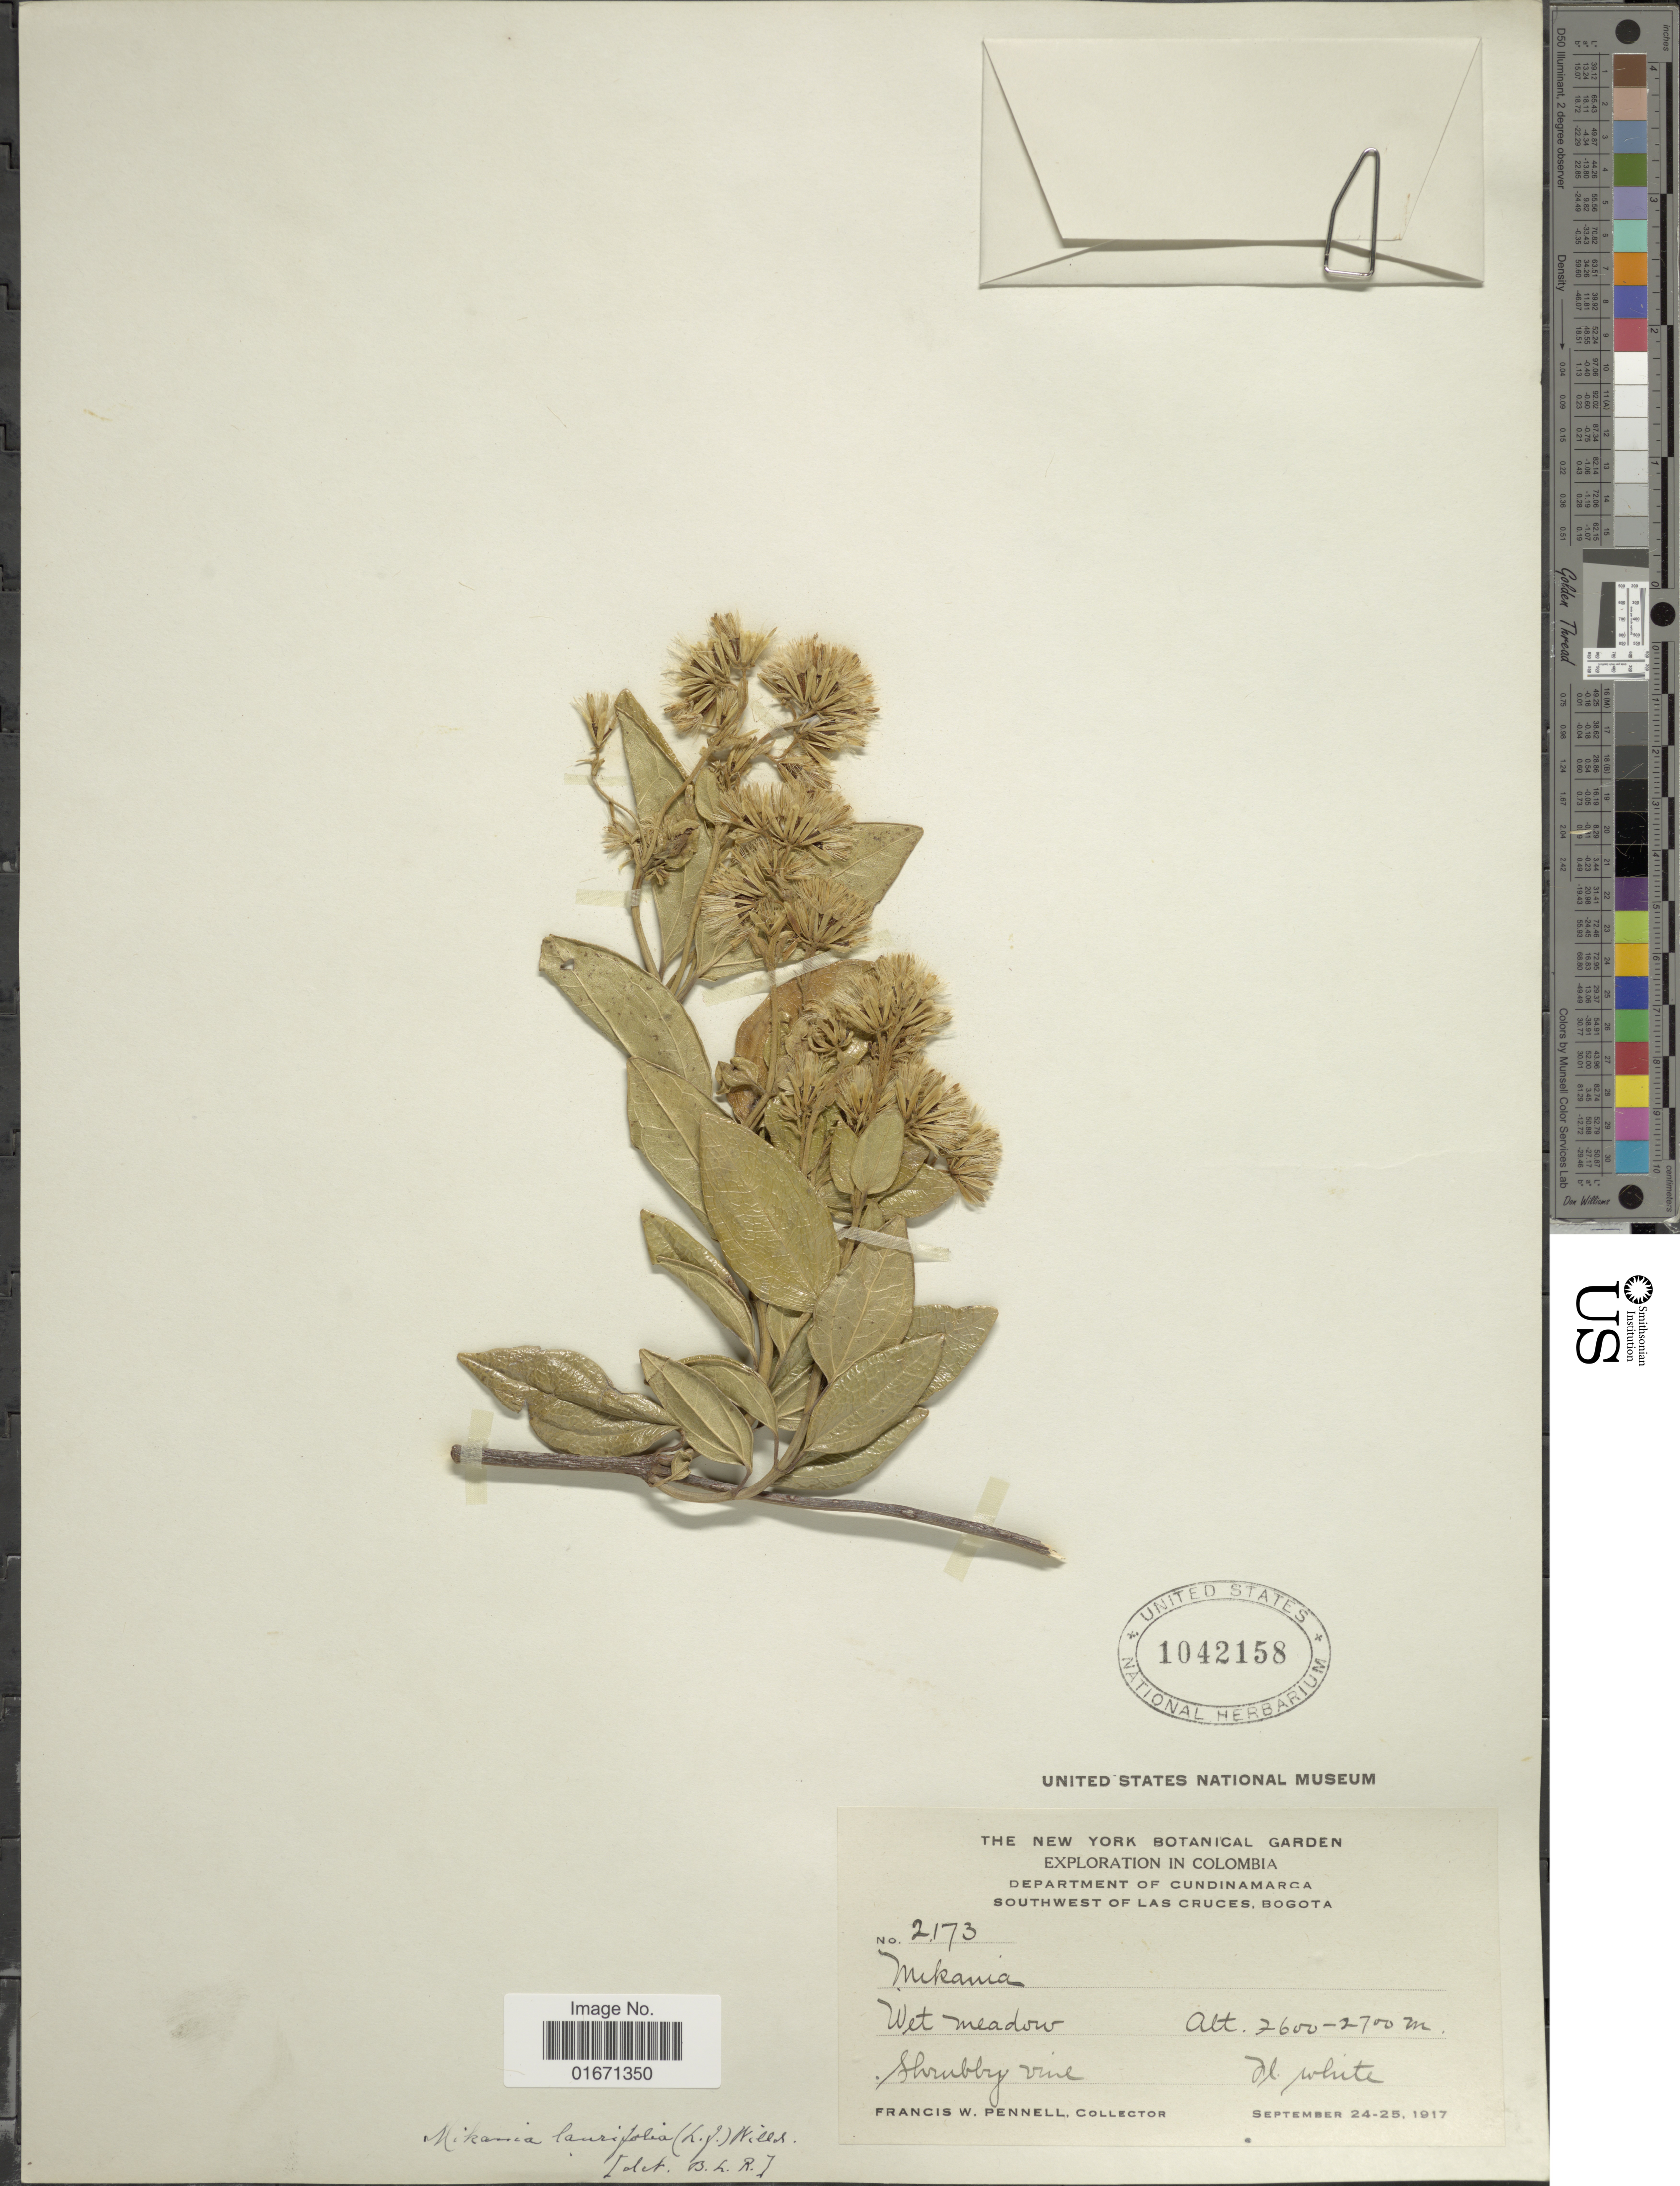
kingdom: Plantae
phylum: Tracheophyta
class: Magnoliopsida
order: Asterales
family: Asteraceae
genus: Mikania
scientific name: Mikania laurifolia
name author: (L. f.) Willd.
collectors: F. W. Pennell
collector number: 2173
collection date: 1917-09-24/1917-09-25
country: Colombia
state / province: Cundinamarca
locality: Southwest of Las Cruces, Bogota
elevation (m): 2600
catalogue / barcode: US 1042158